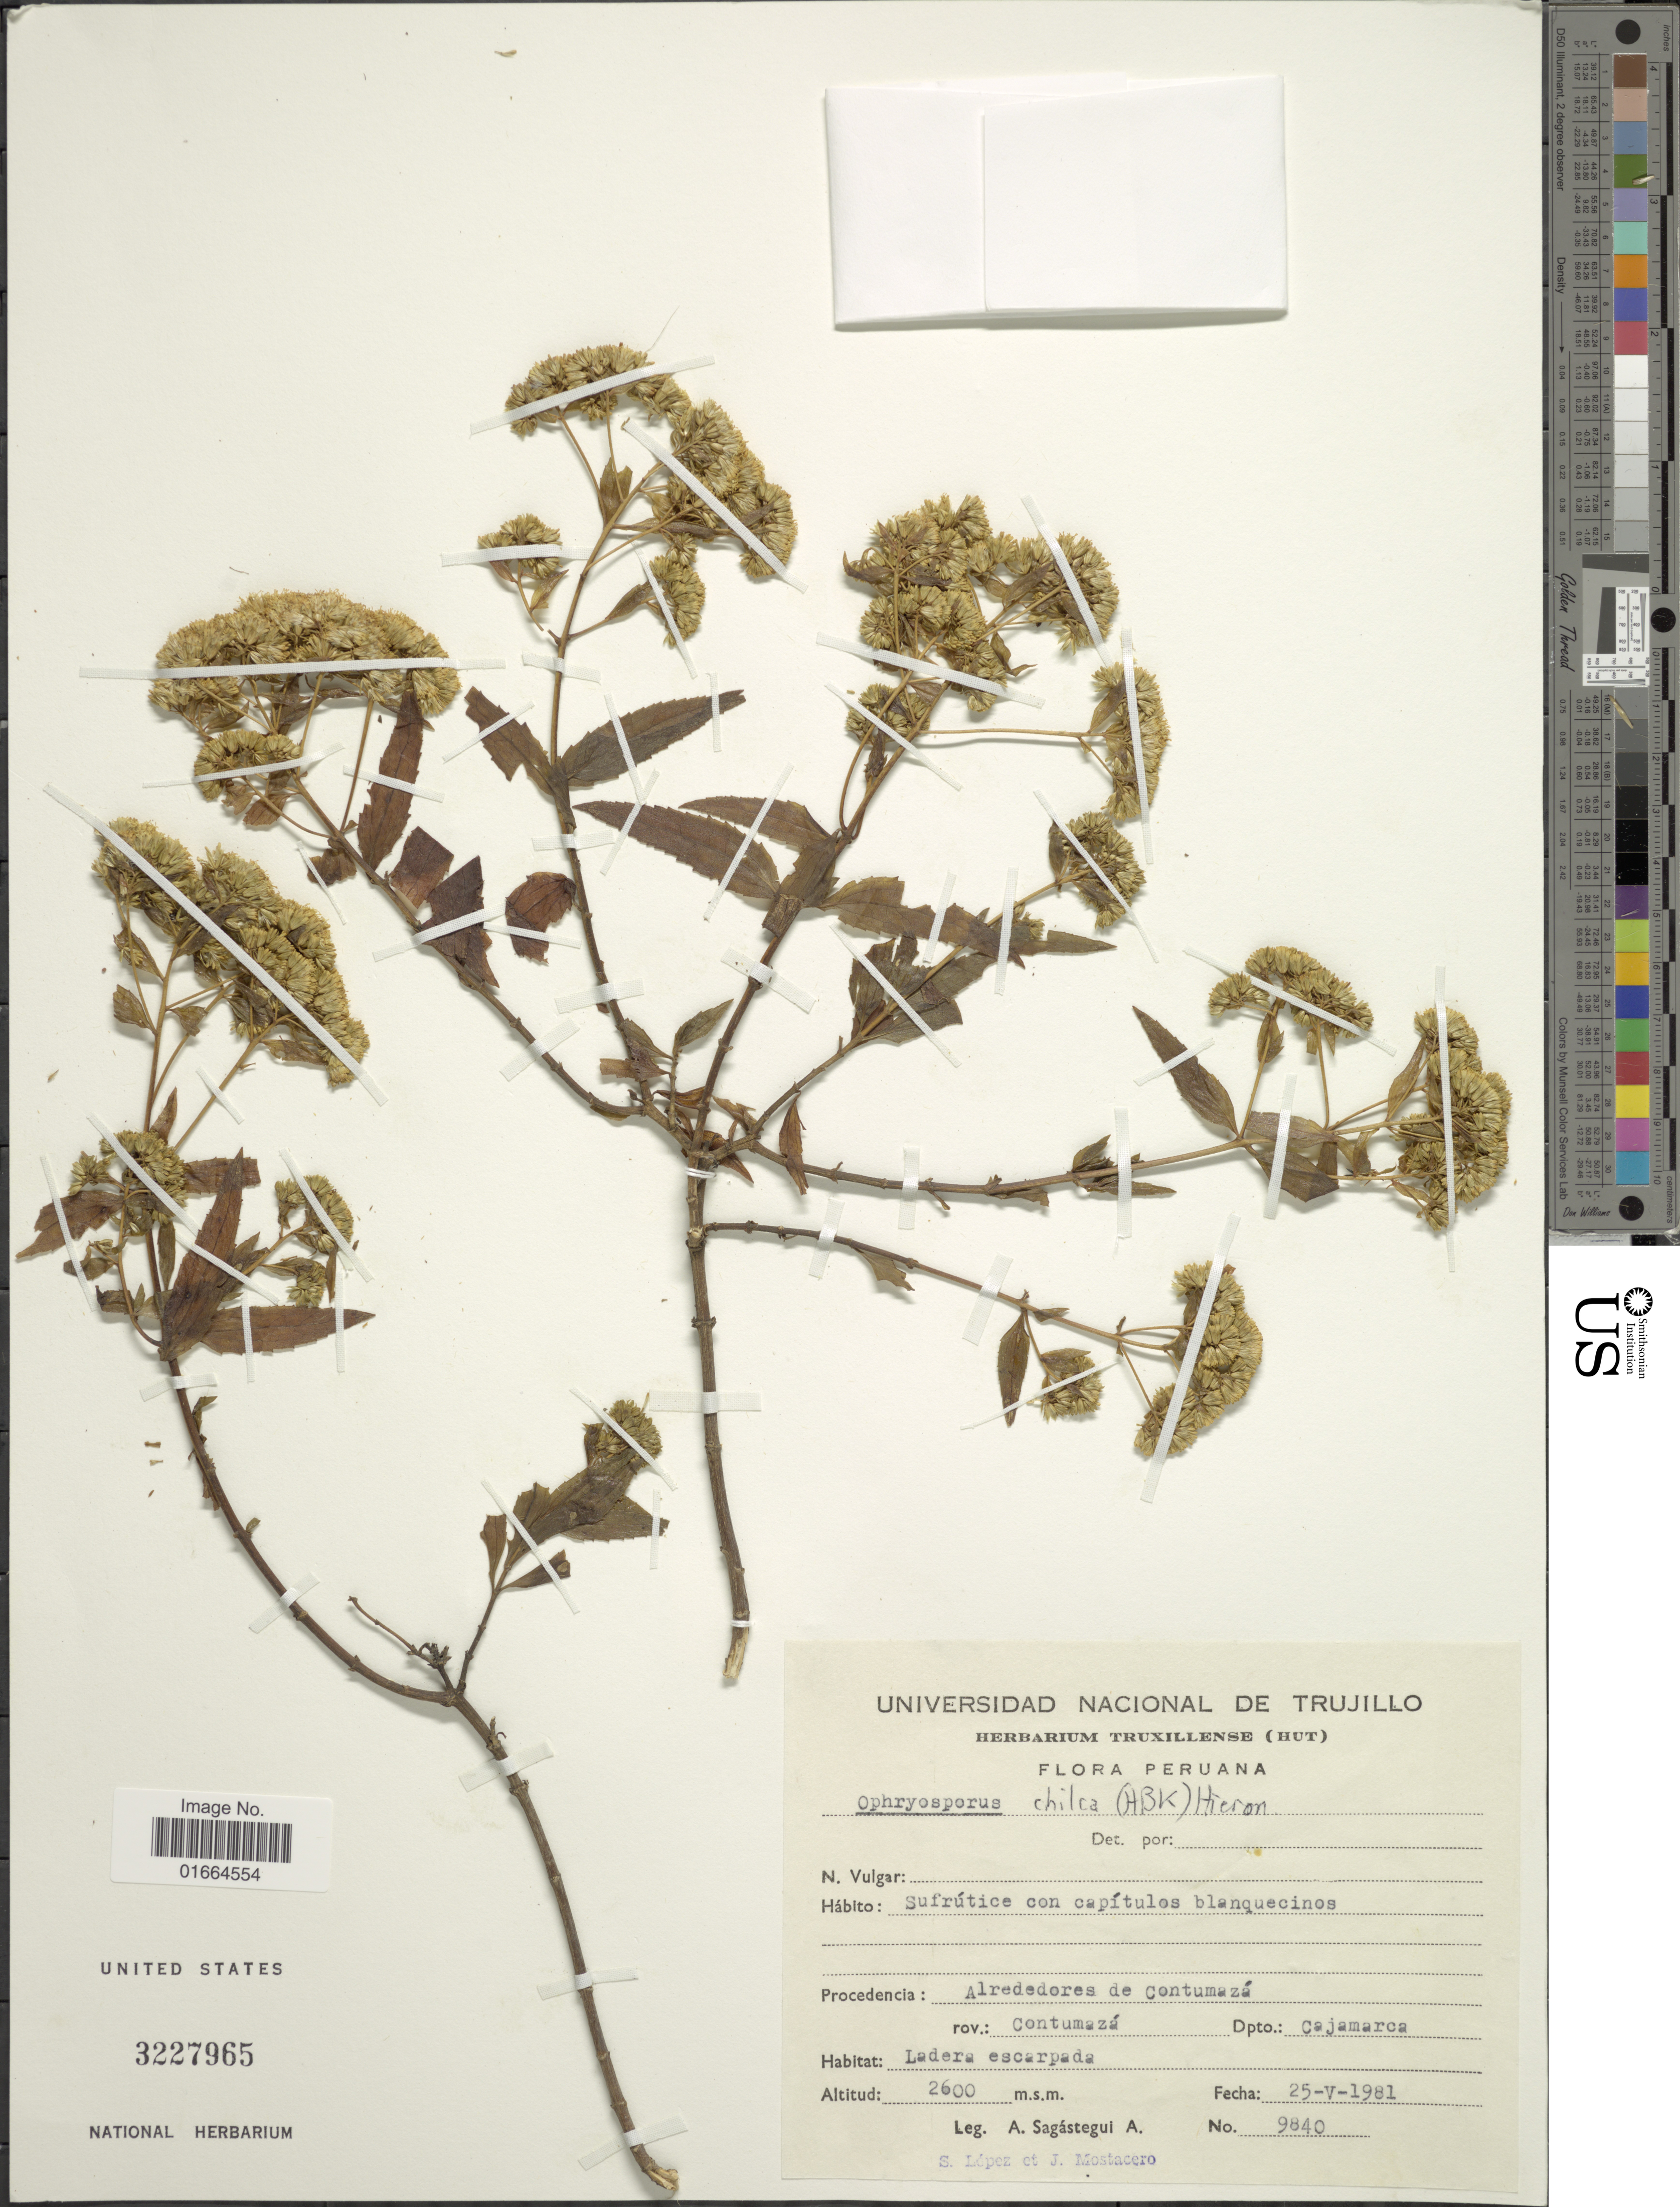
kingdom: Plantae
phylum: Tracheophyta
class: Magnoliopsida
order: Asterales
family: Asteraceae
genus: Ophryosporus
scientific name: Ophryosporus chilca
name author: (Kunth) Hieron.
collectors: A. Sagástegui A., S. Lopez & J. Mostacero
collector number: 9840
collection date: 1981-05-25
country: Peru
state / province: Cajamarca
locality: Procedencia: Alrededores de Contumaza, Prov.: Contumaza, Dpto.: Cajamarca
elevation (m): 2600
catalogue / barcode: US 3227965